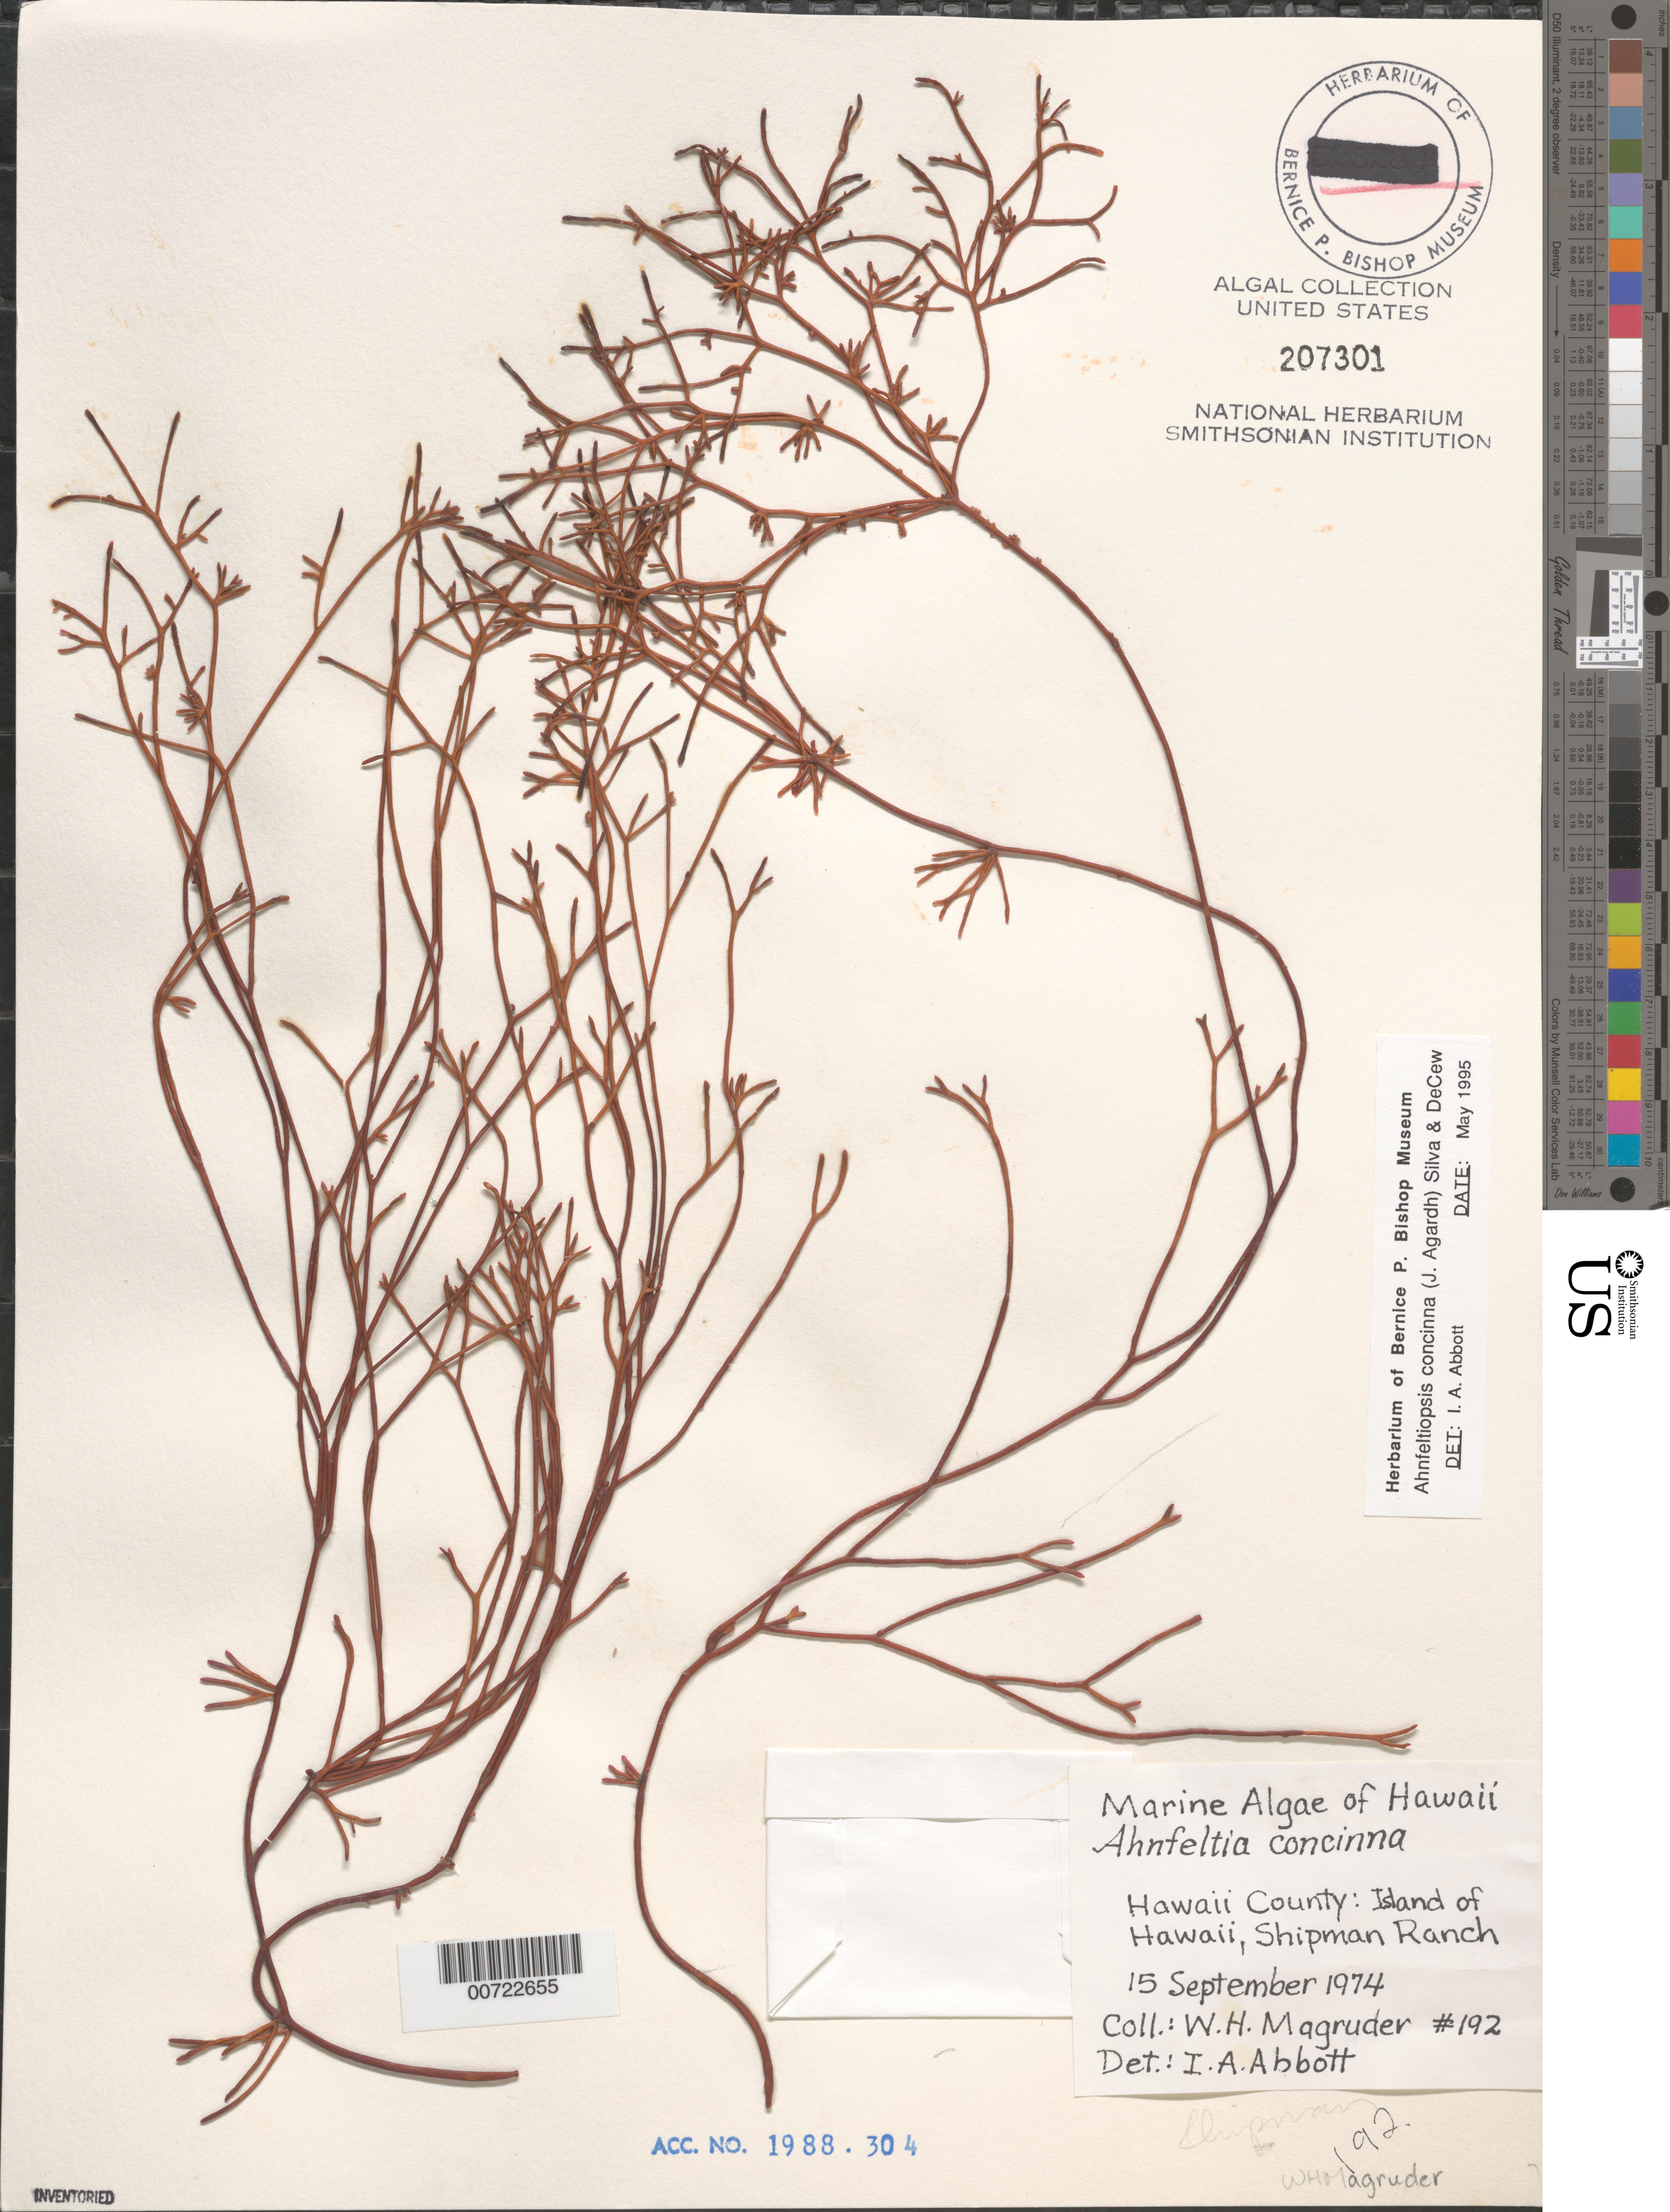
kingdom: Plantae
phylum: Rhodophyta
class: Florideophyceae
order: Gigartinales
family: Phyllophoraceae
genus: Gymnogongrus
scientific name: Gymnogongrus durvillei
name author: (Bory) M.S.Calderon & S.M. Boo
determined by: Algae name updating Project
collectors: W. Magruder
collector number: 192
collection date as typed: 15 Sep 1974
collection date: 1974-09-15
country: United States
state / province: Hawaii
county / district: Hawaii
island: Hawaii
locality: Shipman Ranch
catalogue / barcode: US 207301